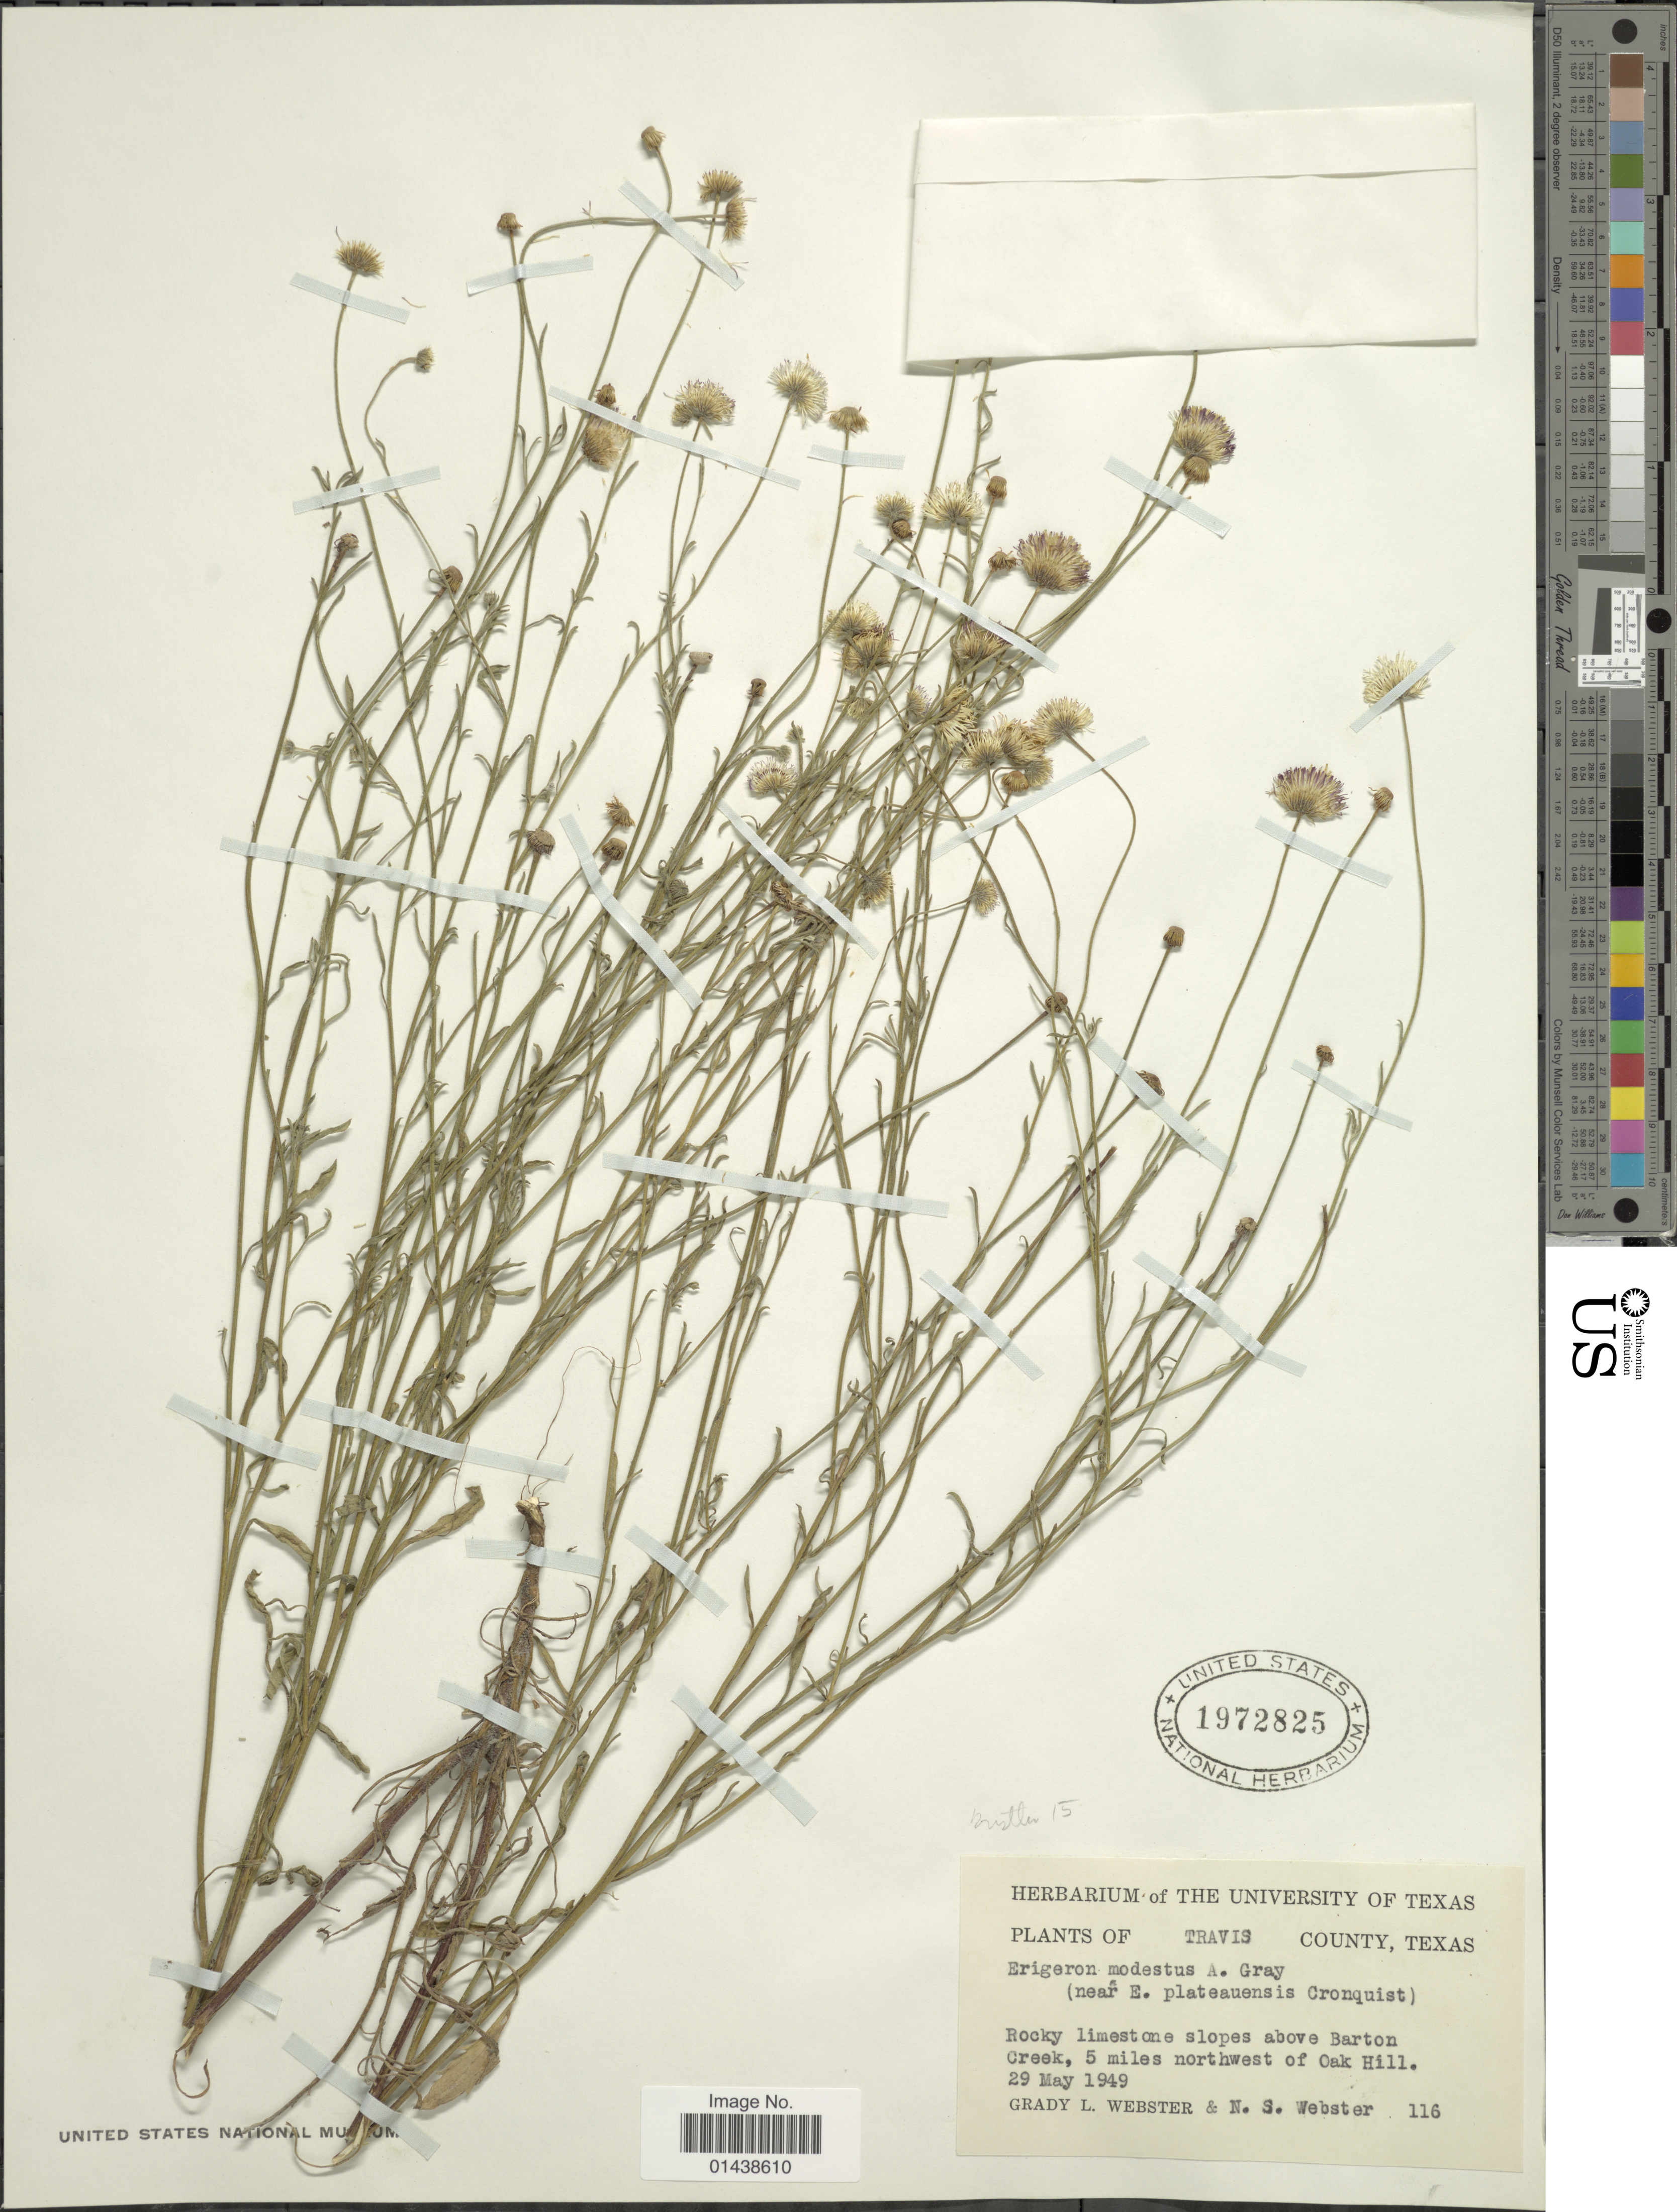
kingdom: Plantae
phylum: Tracheophyta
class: Magnoliopsida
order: Asterales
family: Asteraceae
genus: Erigeron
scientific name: Erigeron modestus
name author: A. Gray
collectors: G. L. Webster & N. Webster-Smith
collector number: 116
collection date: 1949-05-29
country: United States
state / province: Texas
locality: Travis County. above Barton Creek, 5 miles northwest of Oak Hill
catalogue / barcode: US 1972825